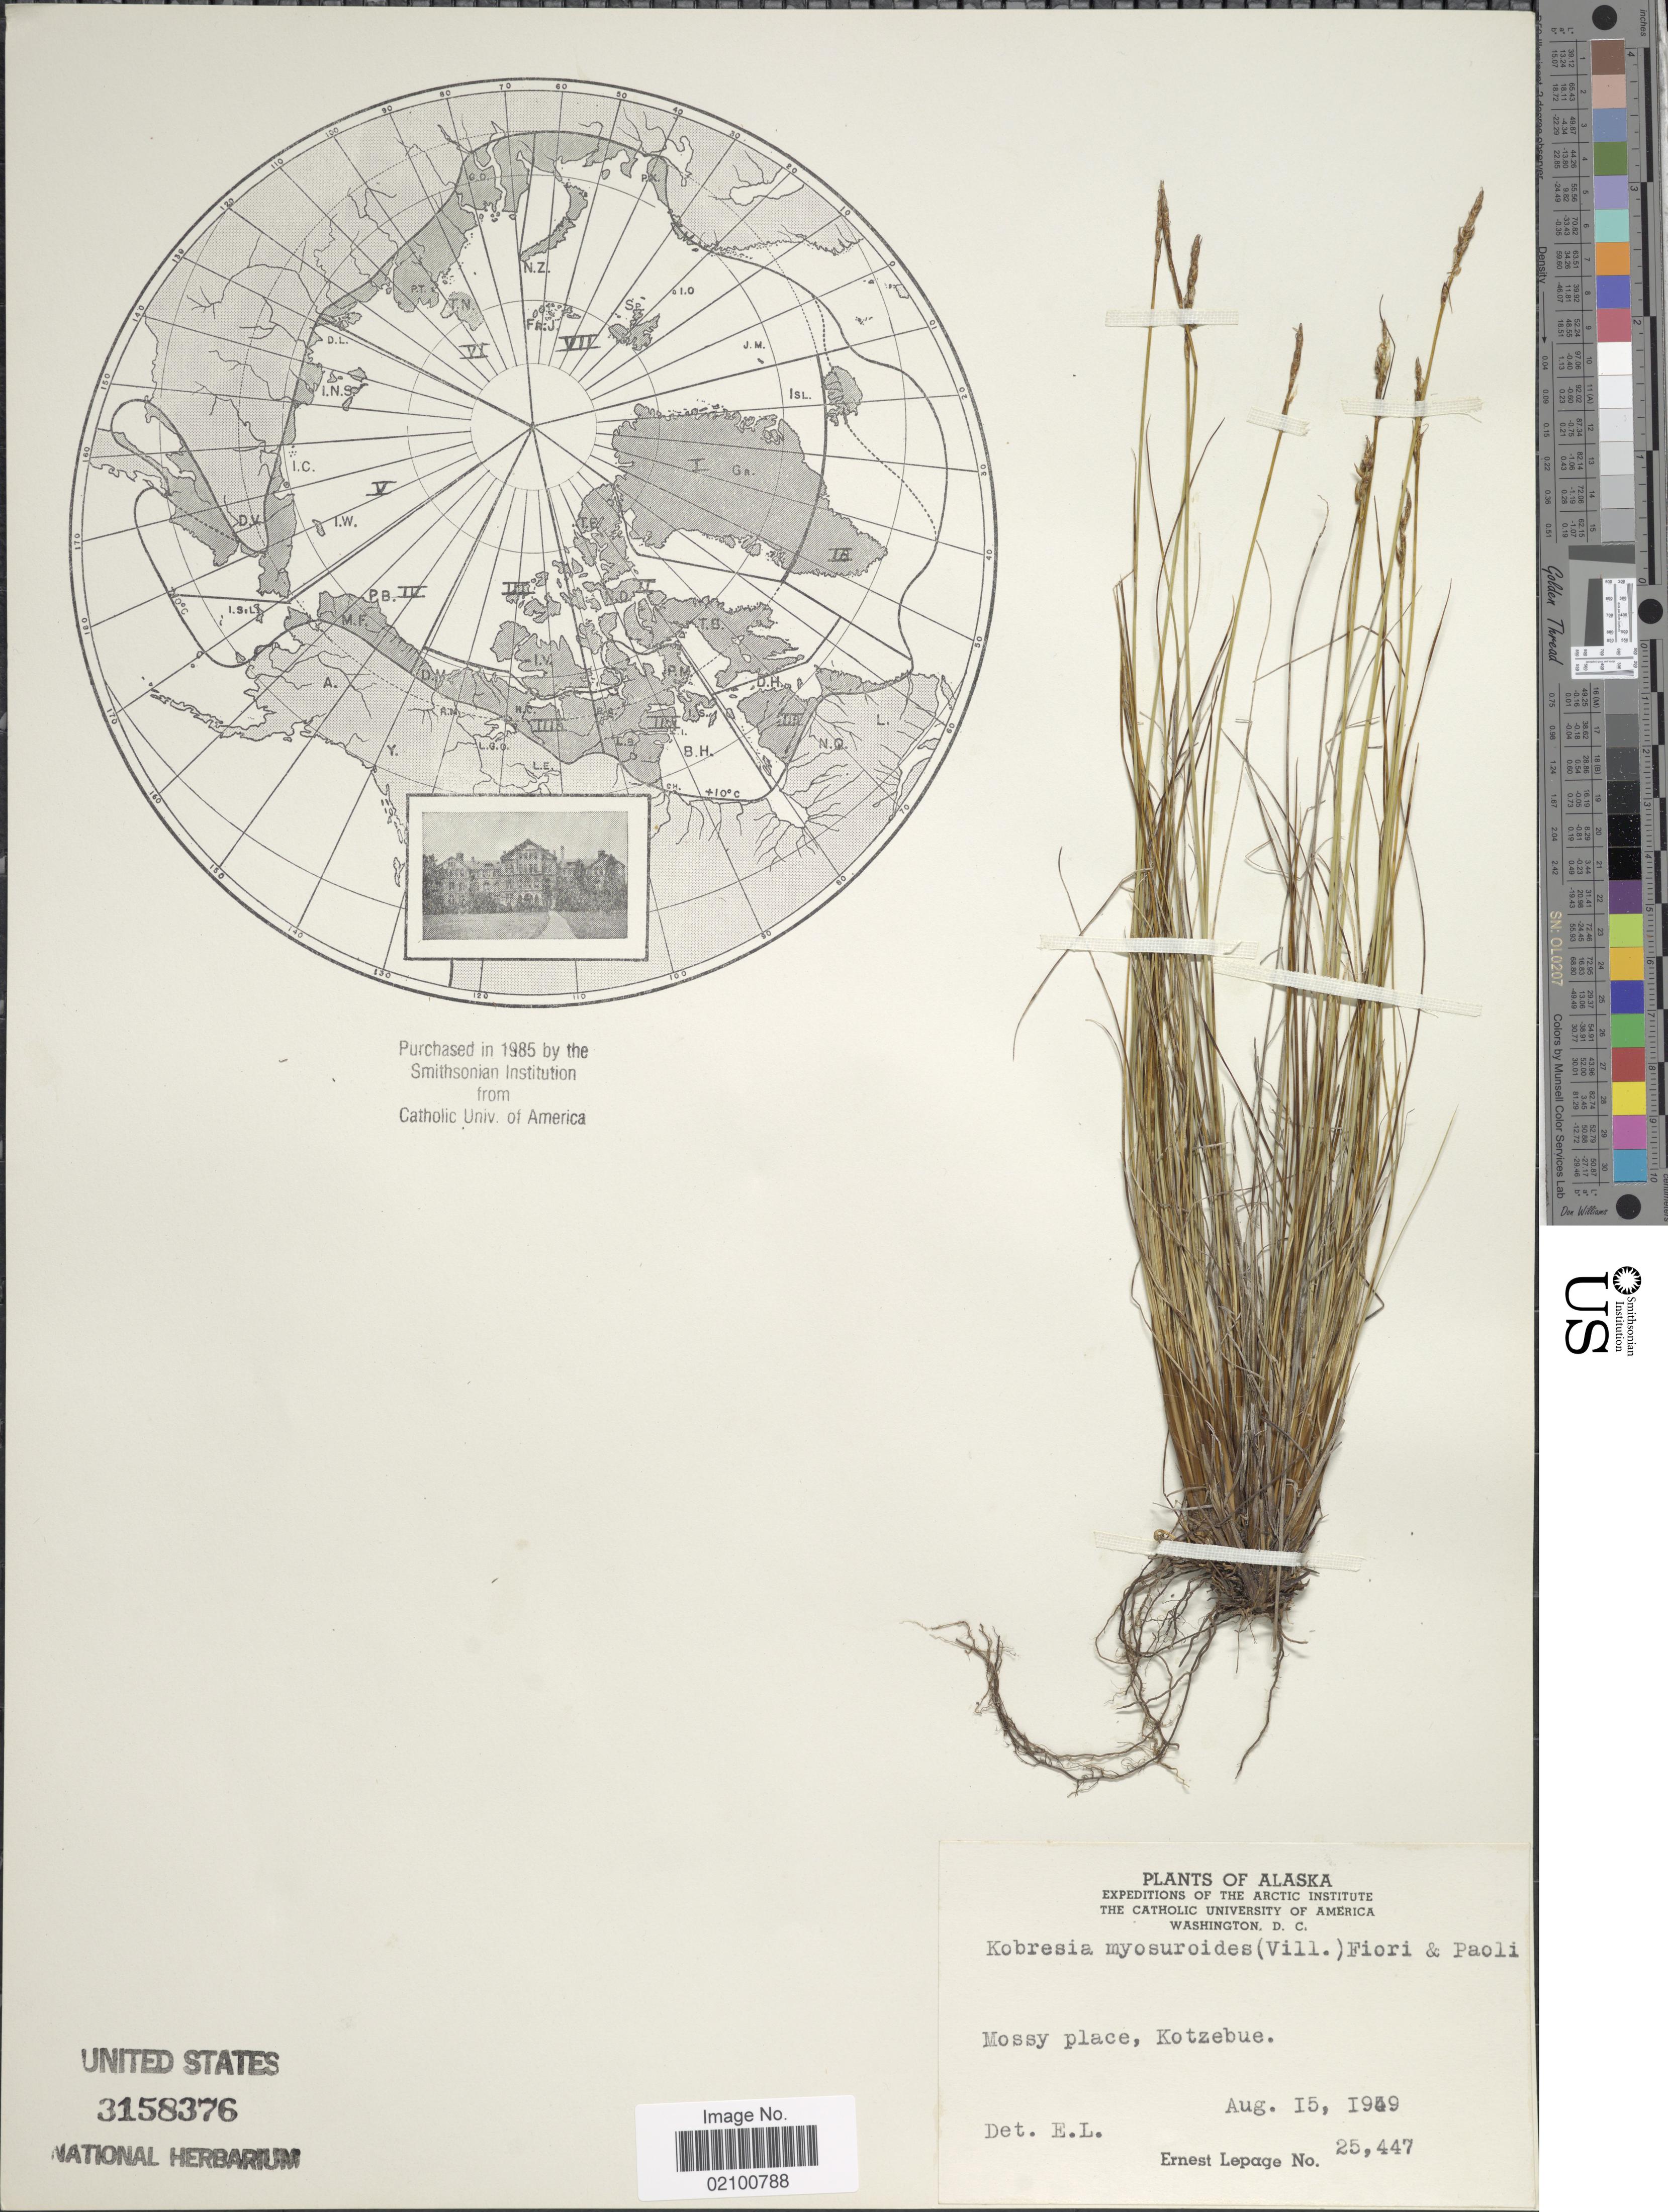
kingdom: Plantae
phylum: Tracheophyta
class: Liliopsida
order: Poales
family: Cyperaceae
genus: Carex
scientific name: Carex myosuroides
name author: Vill.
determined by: Strong, M. T., (US), Smithsonian Institution - National Museum of Natural History (UNITED STATES)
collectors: E. Lepage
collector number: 25447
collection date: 1949-08-15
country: United States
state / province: Alaska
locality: Kotzebue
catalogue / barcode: US 3158376